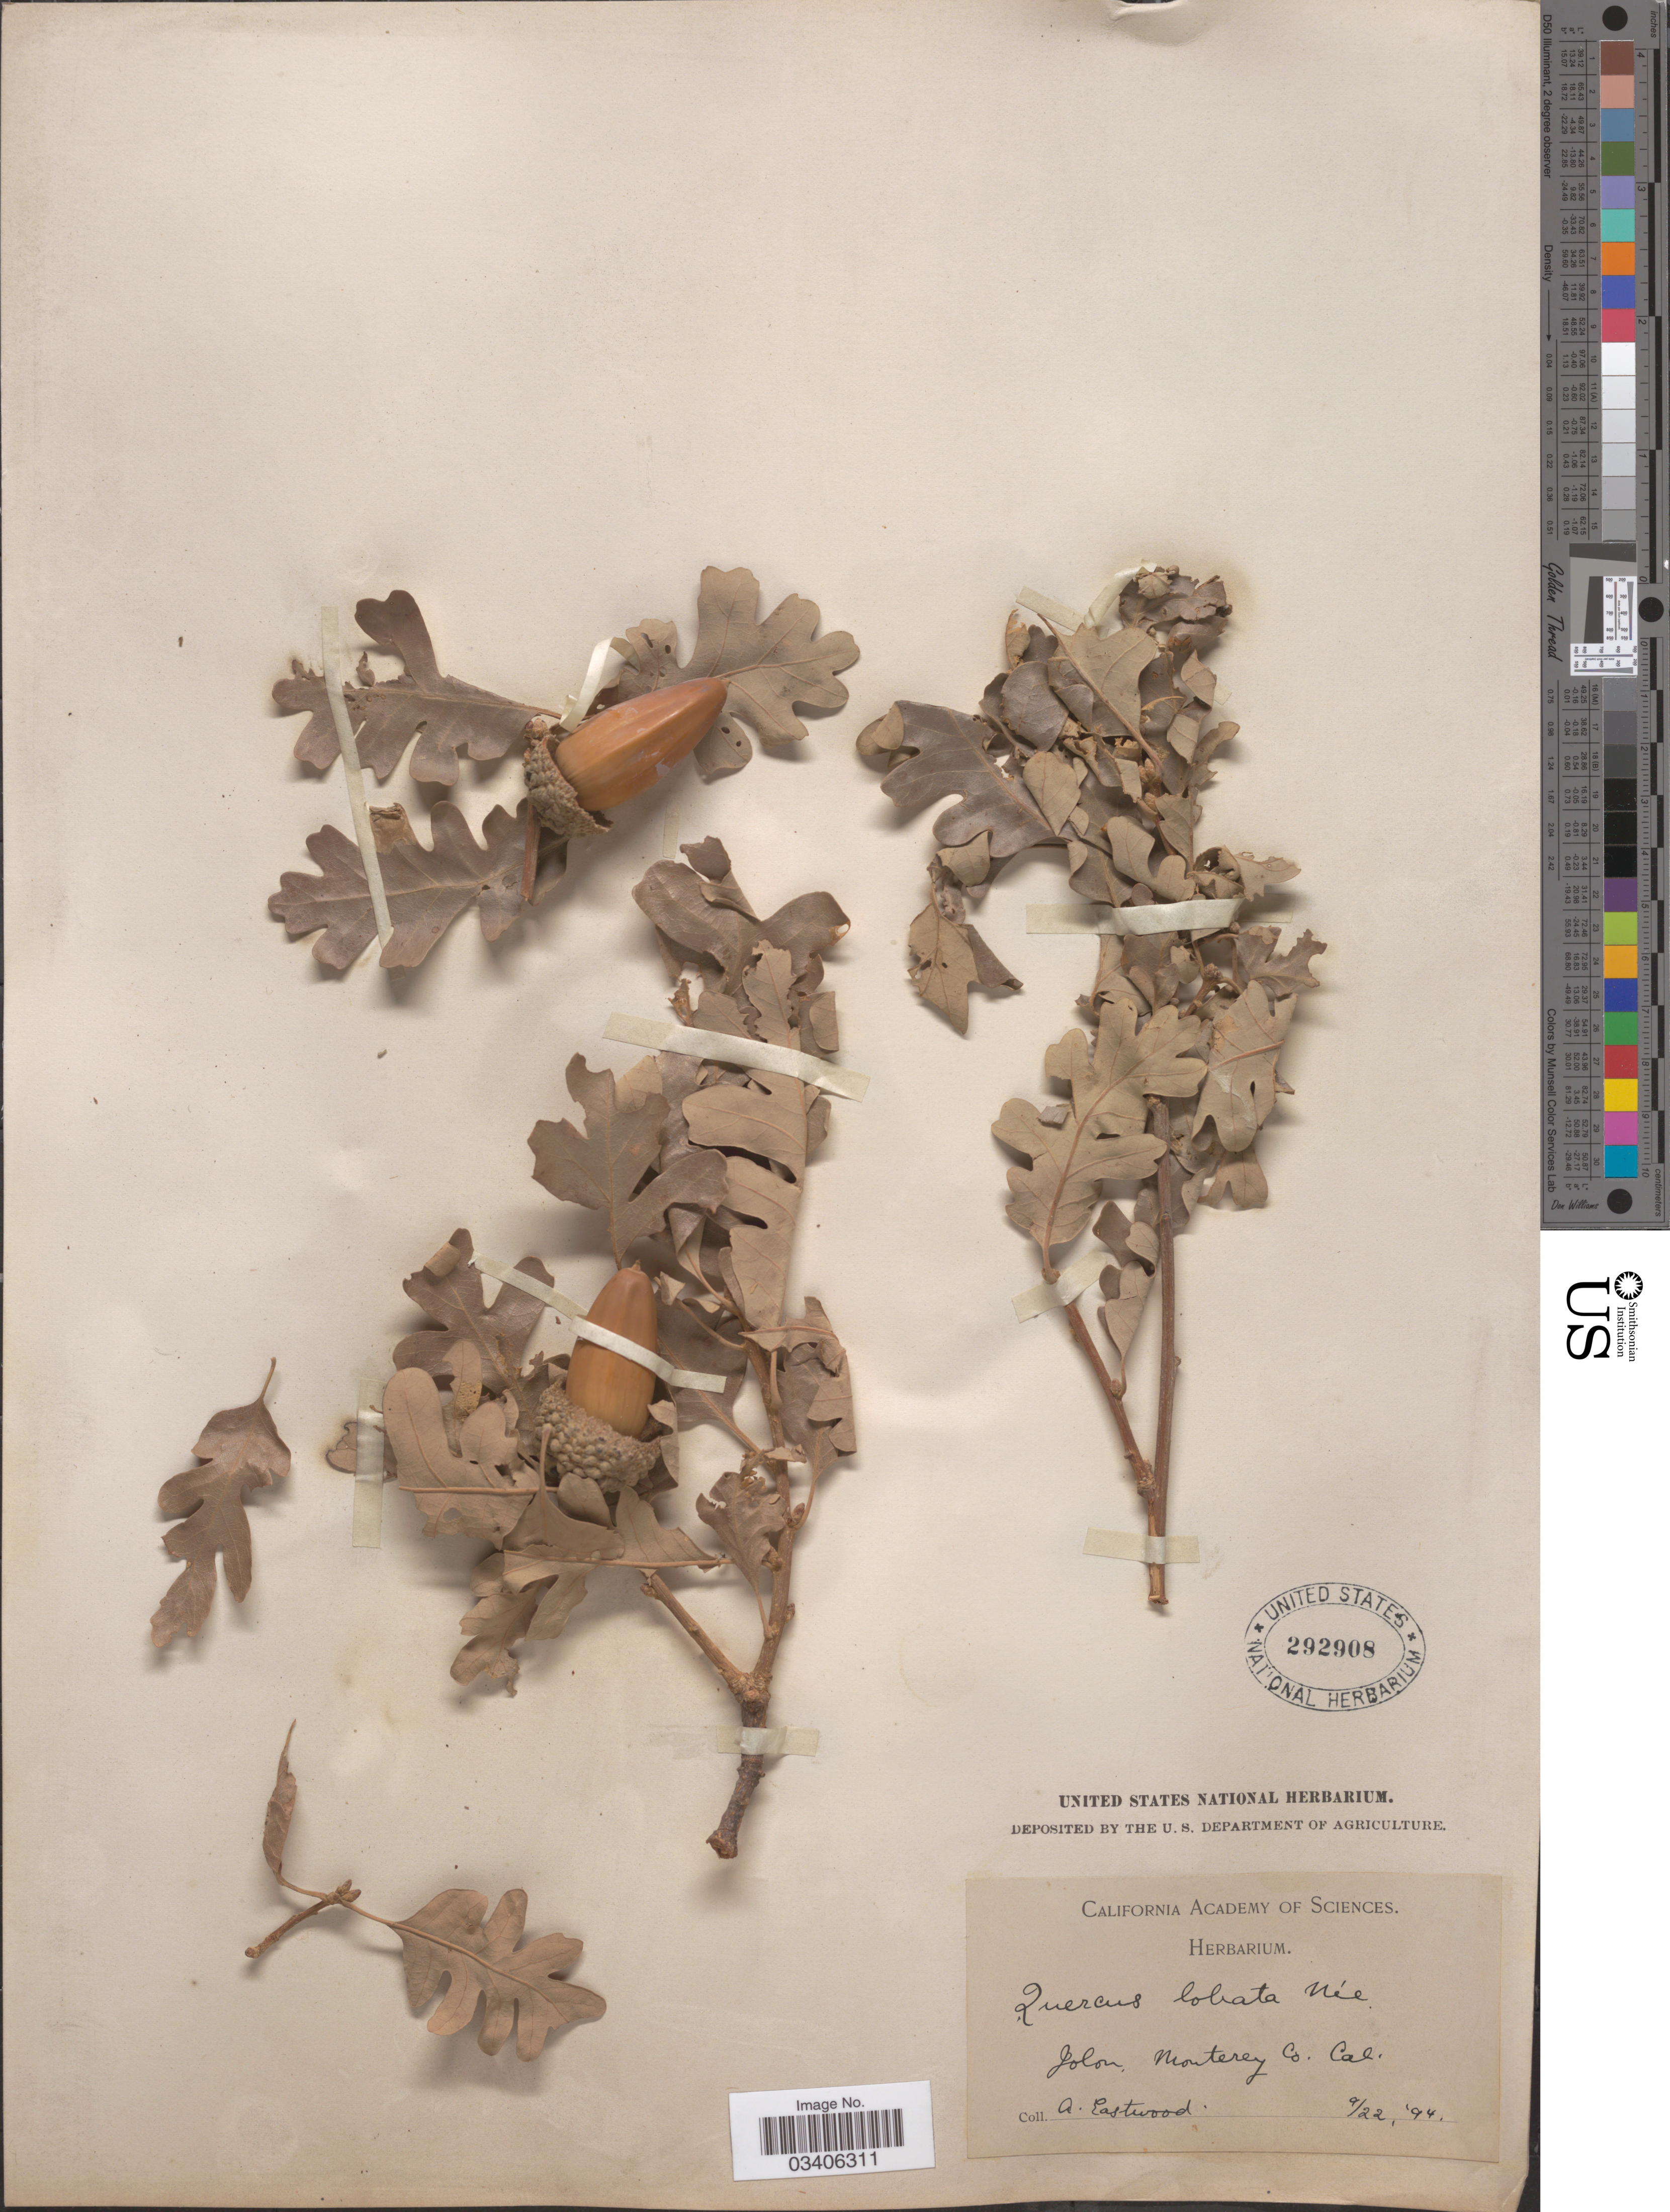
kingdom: Plantae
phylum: Tracheophyta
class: Magnoliopsida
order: Fagales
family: Fagaceae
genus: Quercus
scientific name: Quercus lobata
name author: Née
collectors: A. Eastwood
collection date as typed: Transcribed d/m/y: 22/9/94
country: United States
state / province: California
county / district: Monterey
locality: Jolon, Monterey Co.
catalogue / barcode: US 292908